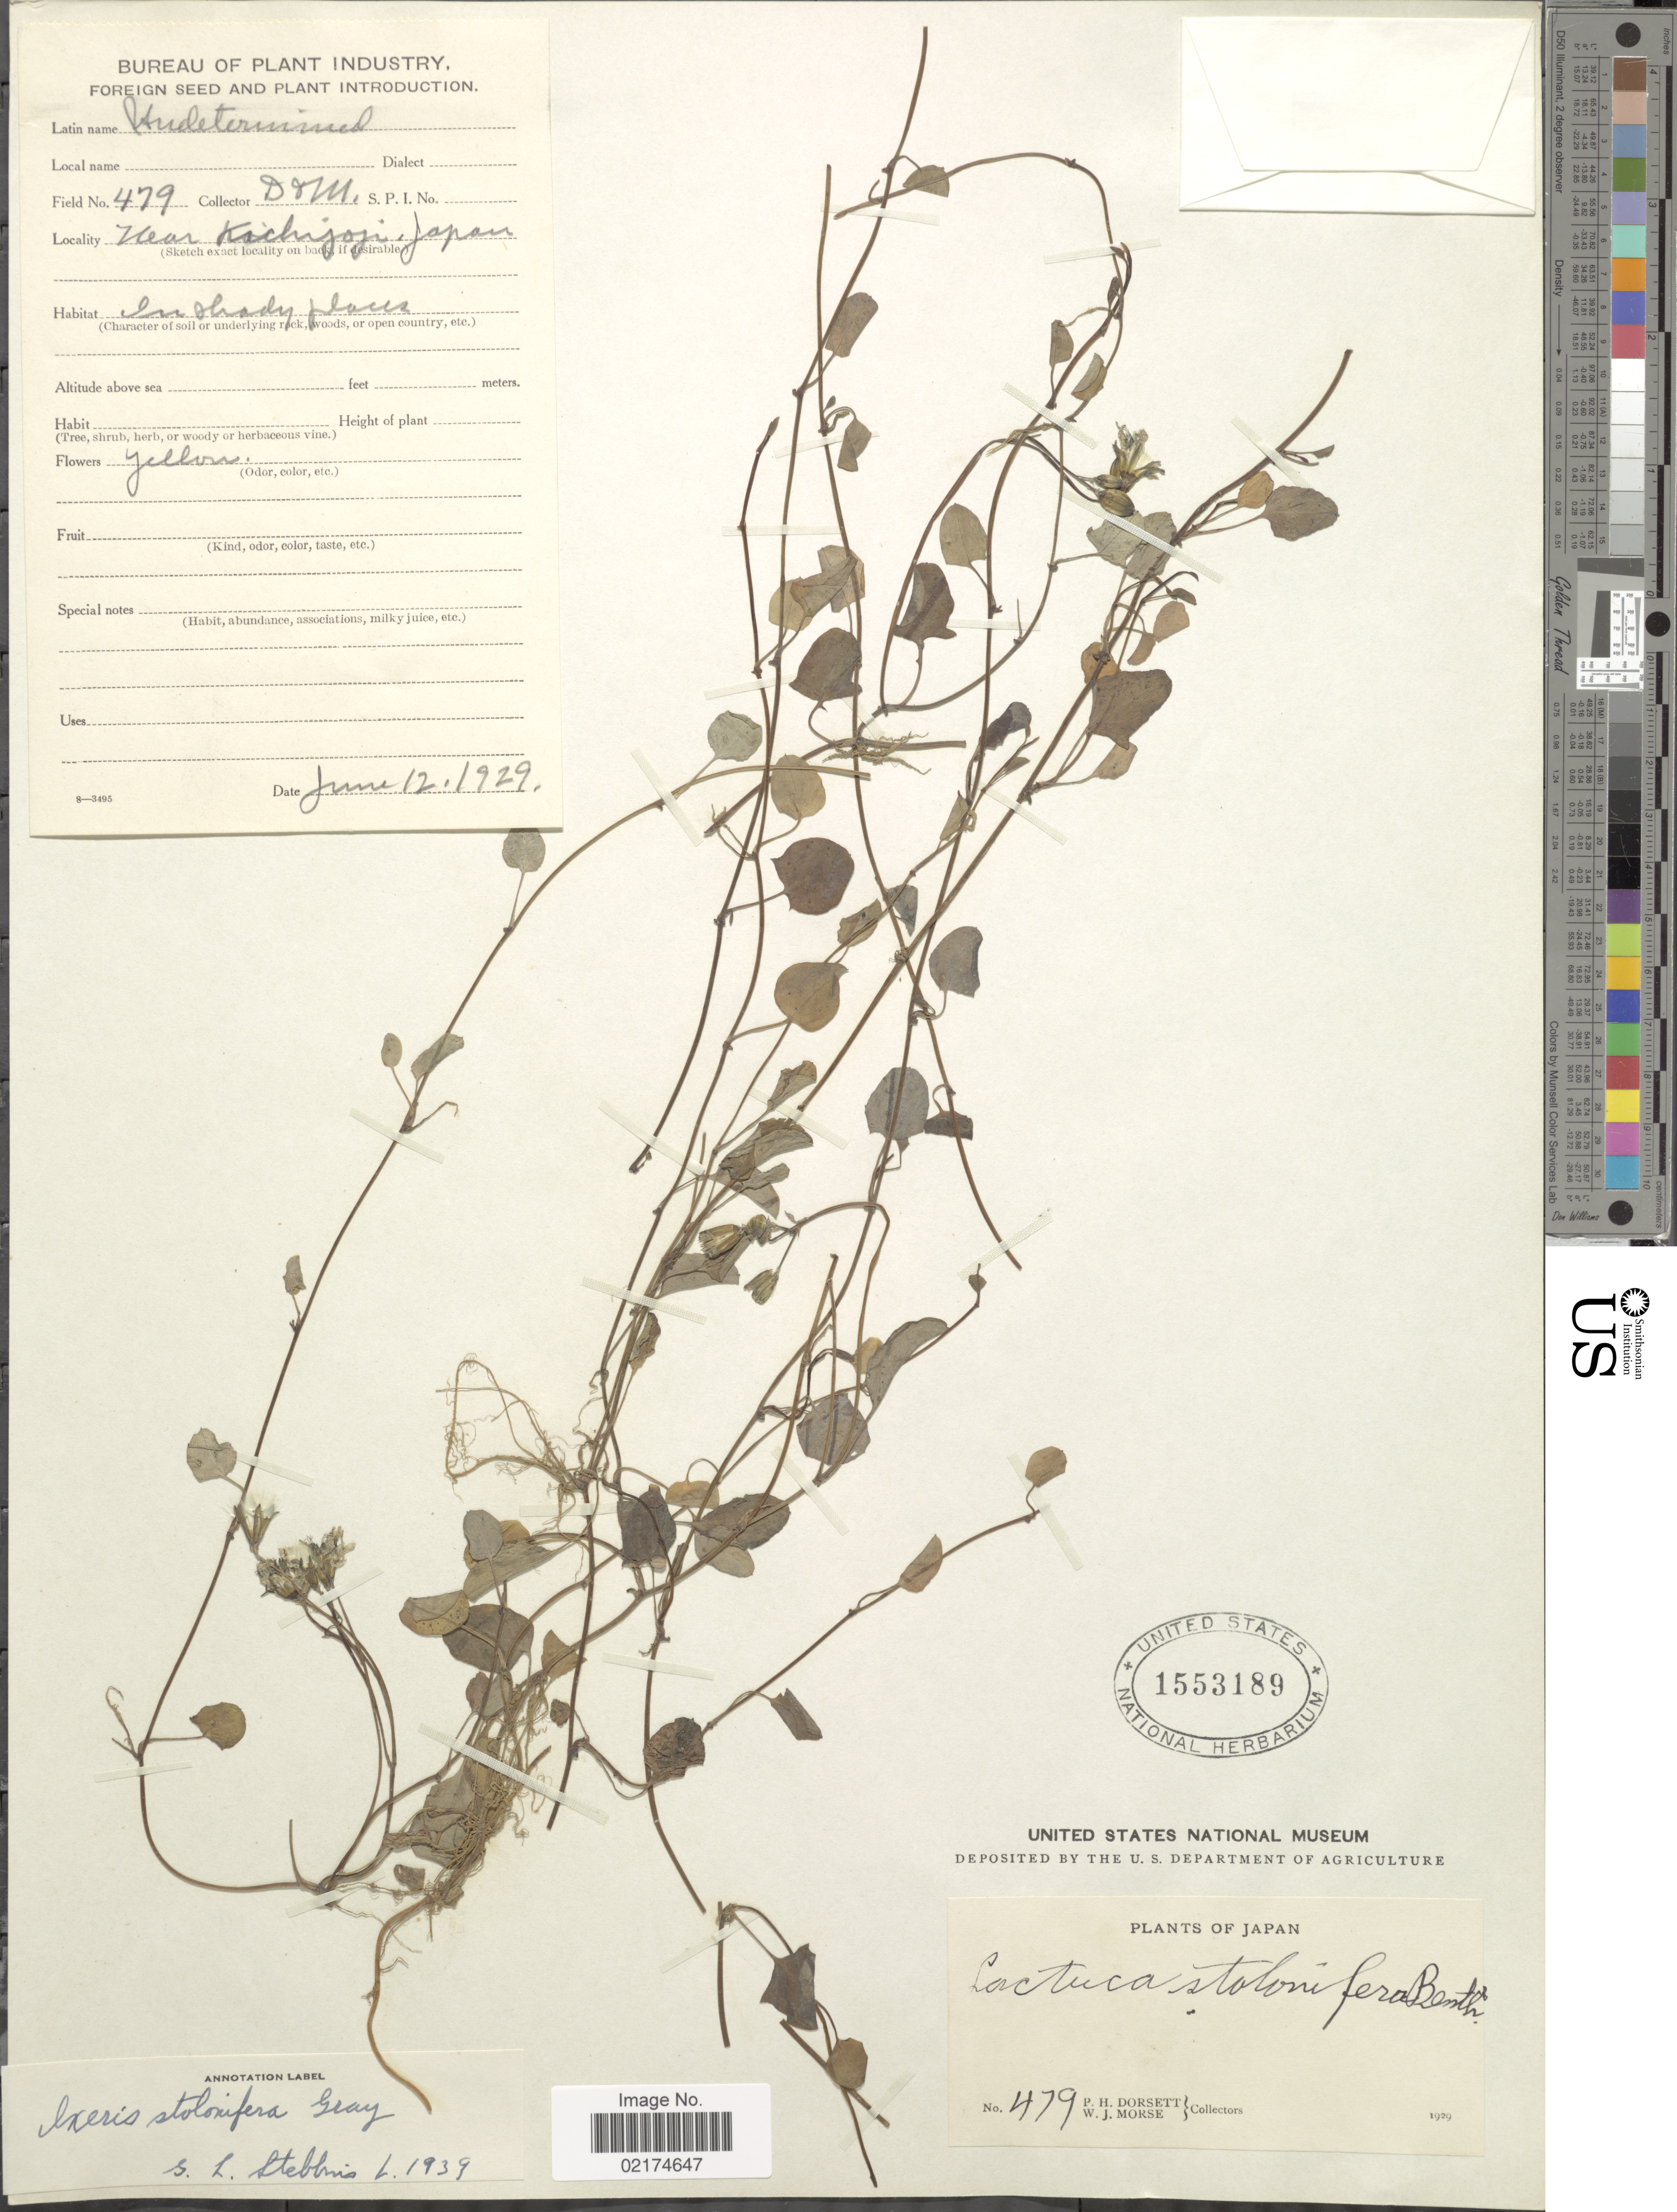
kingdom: Plantae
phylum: Tracheophyta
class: Magnoliopsida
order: Asterales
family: Asteraceae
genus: Ixeris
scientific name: Ixeris stolonifera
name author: A. Gray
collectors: P. H. Dorsett & W. J. Morse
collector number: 479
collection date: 1929-06-12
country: Japan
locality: Near Kachioji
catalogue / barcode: US 1533189